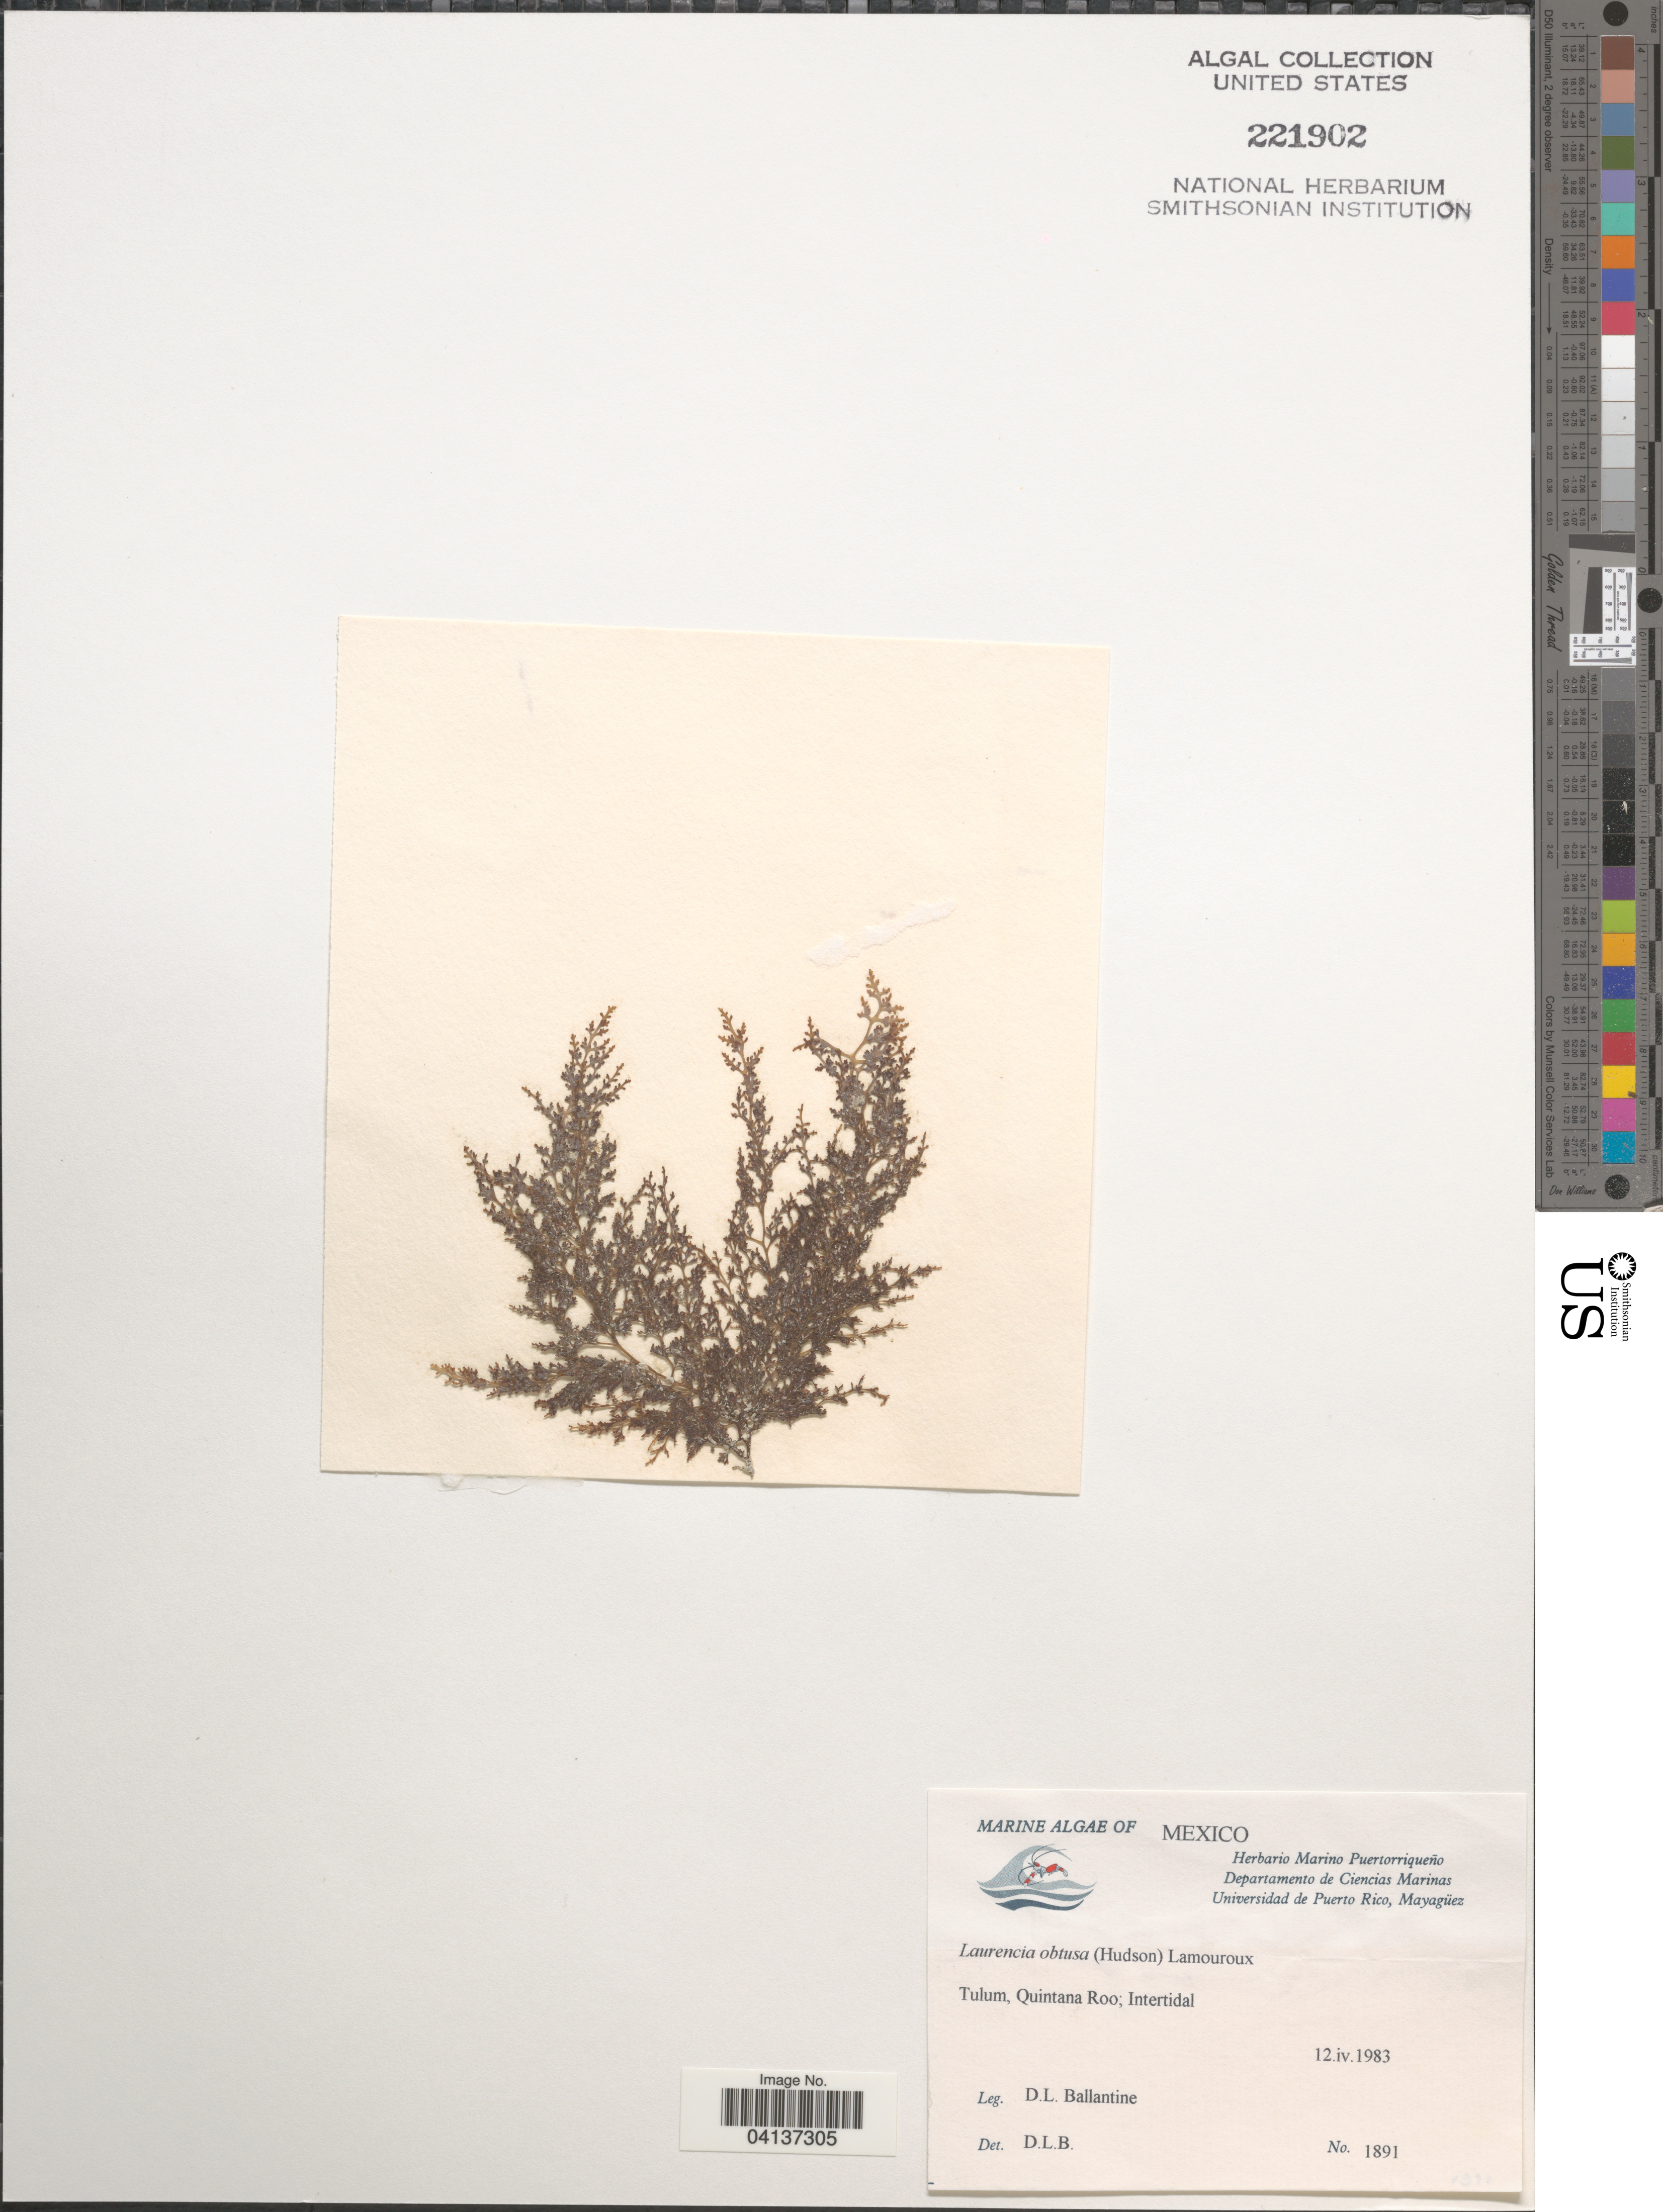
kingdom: Plantae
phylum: Rhodophyta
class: Florideophyceae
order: Ceramiales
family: Rhodomelaceae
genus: Laurencia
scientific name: Laurencia obtusa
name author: (Huds.) J.V.Lamouroux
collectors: D.L. Ballantine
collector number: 1891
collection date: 1983-04-12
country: Mexico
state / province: Quintana Roo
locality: Tulum.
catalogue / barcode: US 221902